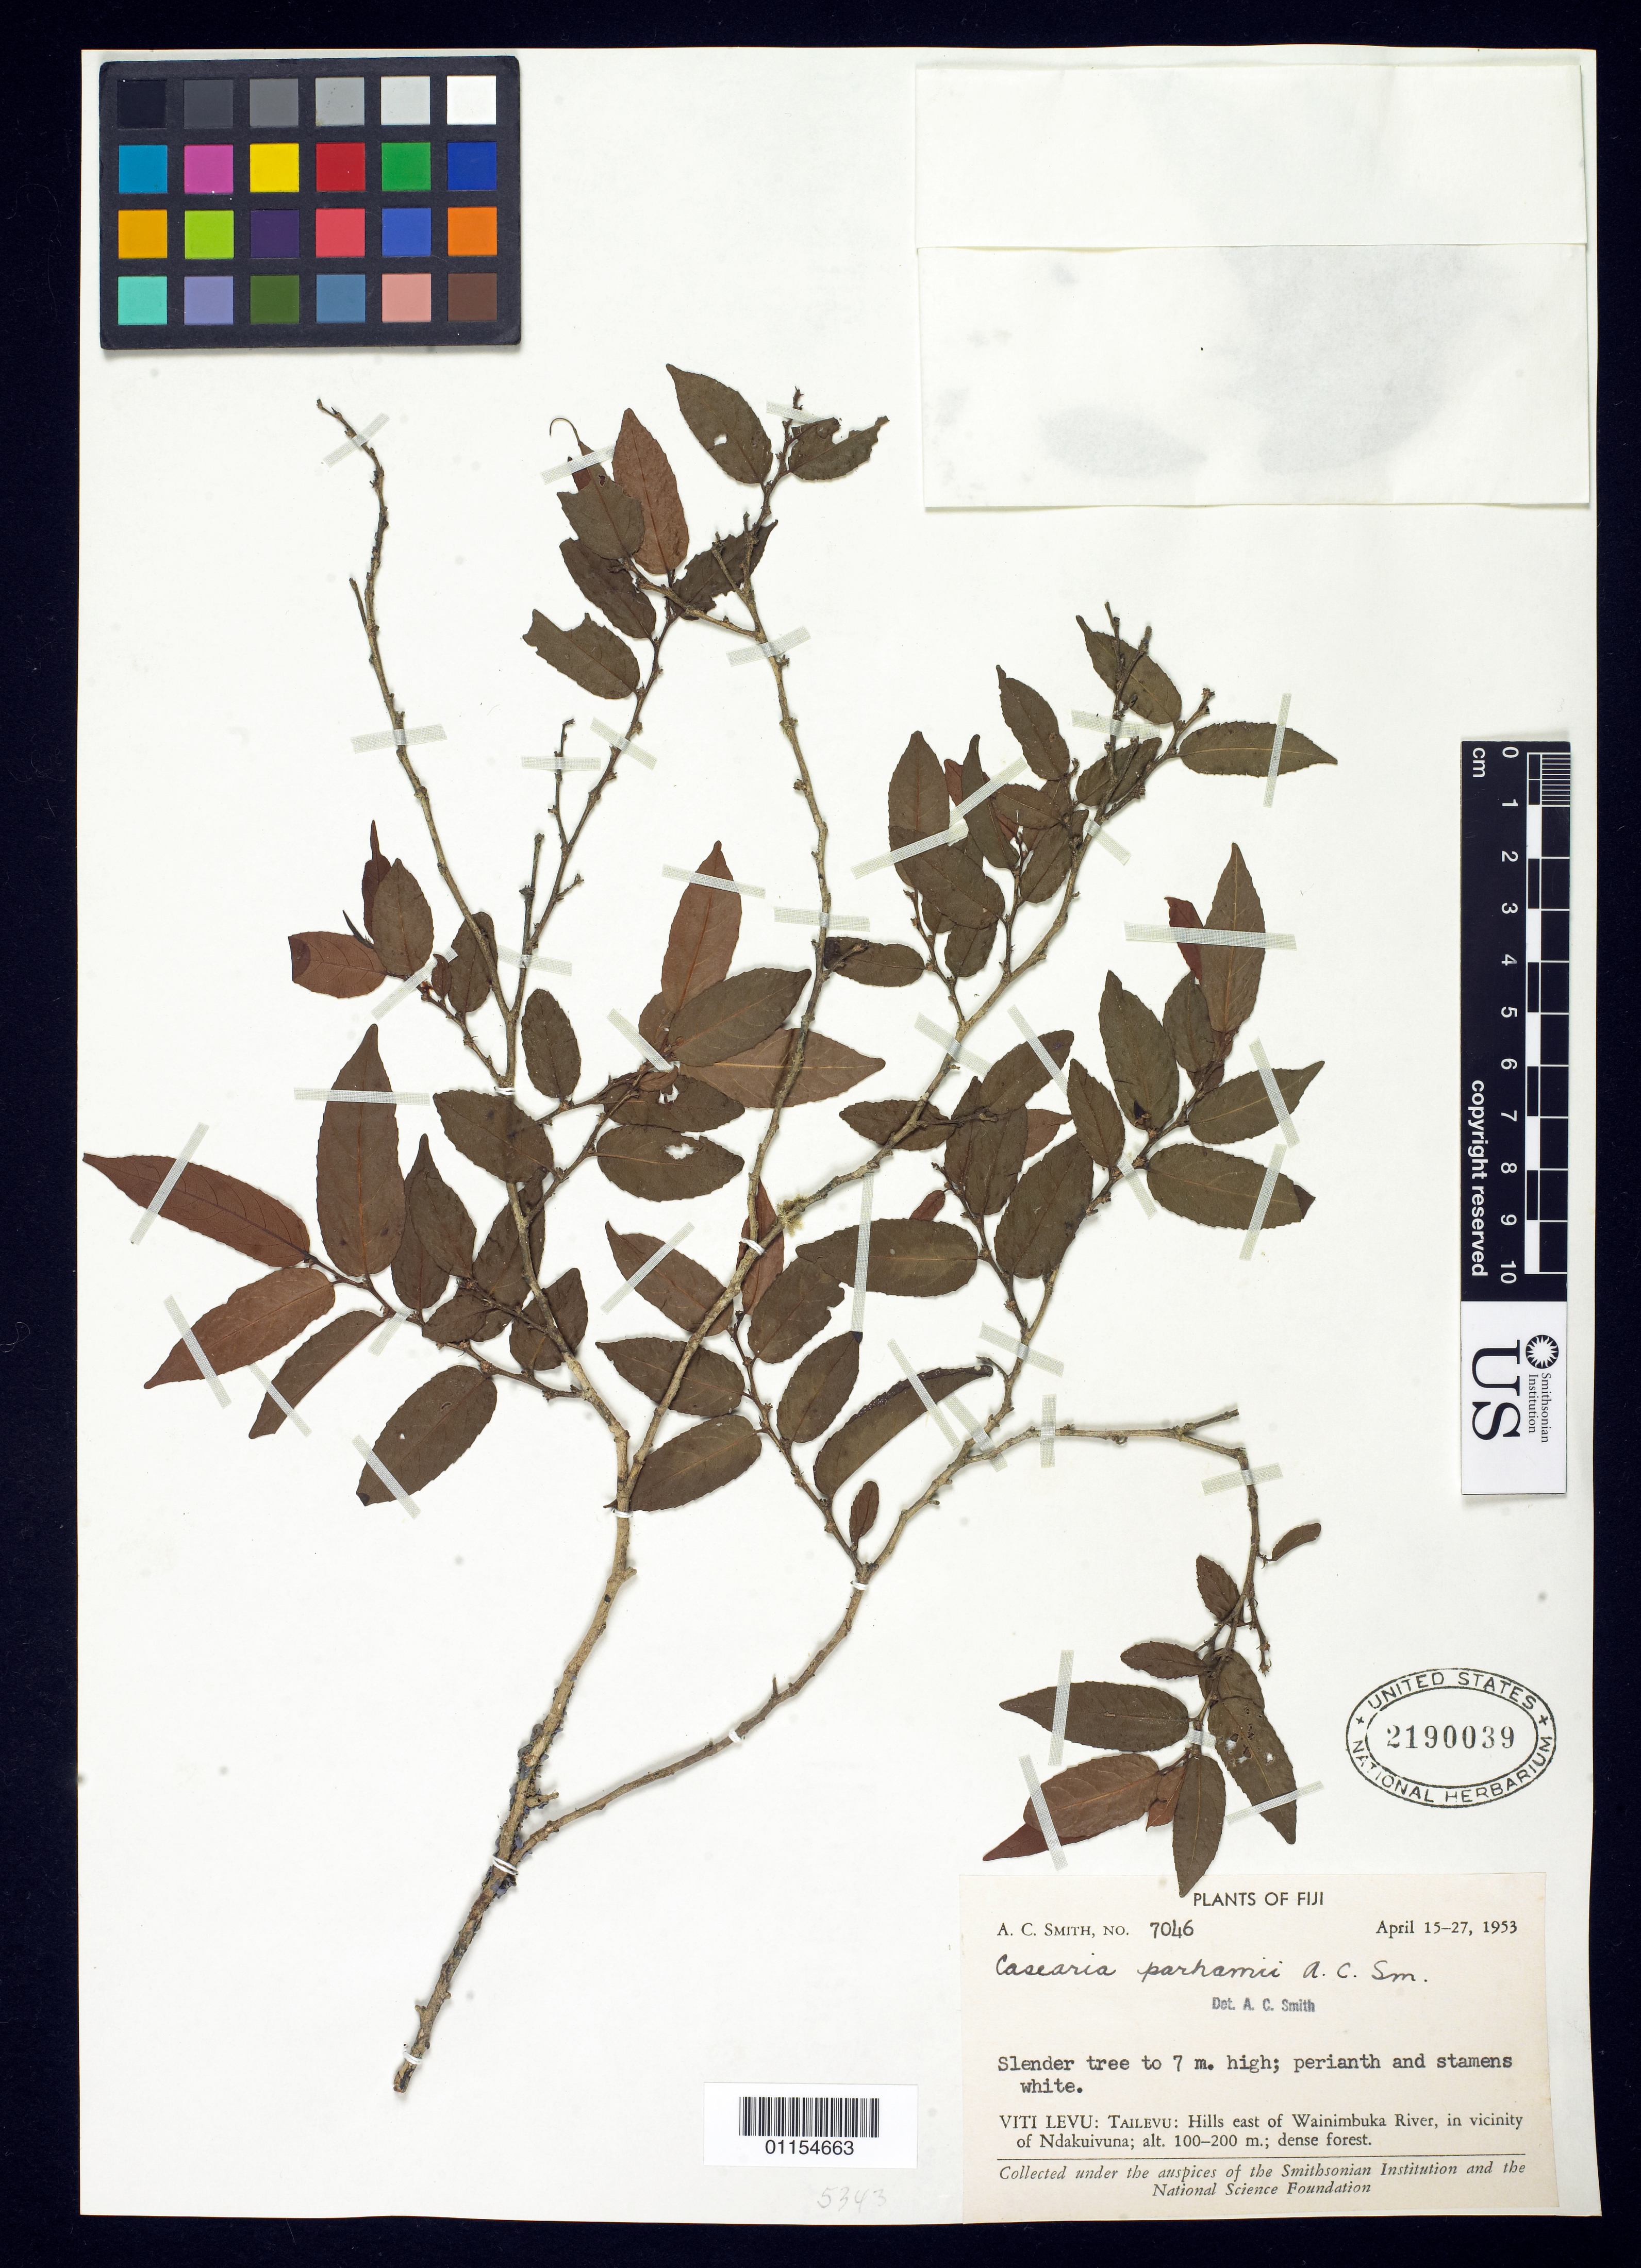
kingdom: Plantae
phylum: Tracheophyta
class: Magnoliopsida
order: Malpighiales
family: Salicaceae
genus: Casearia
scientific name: Casearia parhamii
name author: A.C. Sm.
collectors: A. C. Smith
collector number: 7046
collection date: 1953-04-14/1953-04-26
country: Fiji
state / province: Tailevu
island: Viti Levu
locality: Hills east of Wainimbuka River, in vicinity of Ndakuivuna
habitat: dense forest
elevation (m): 100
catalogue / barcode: US 2190039